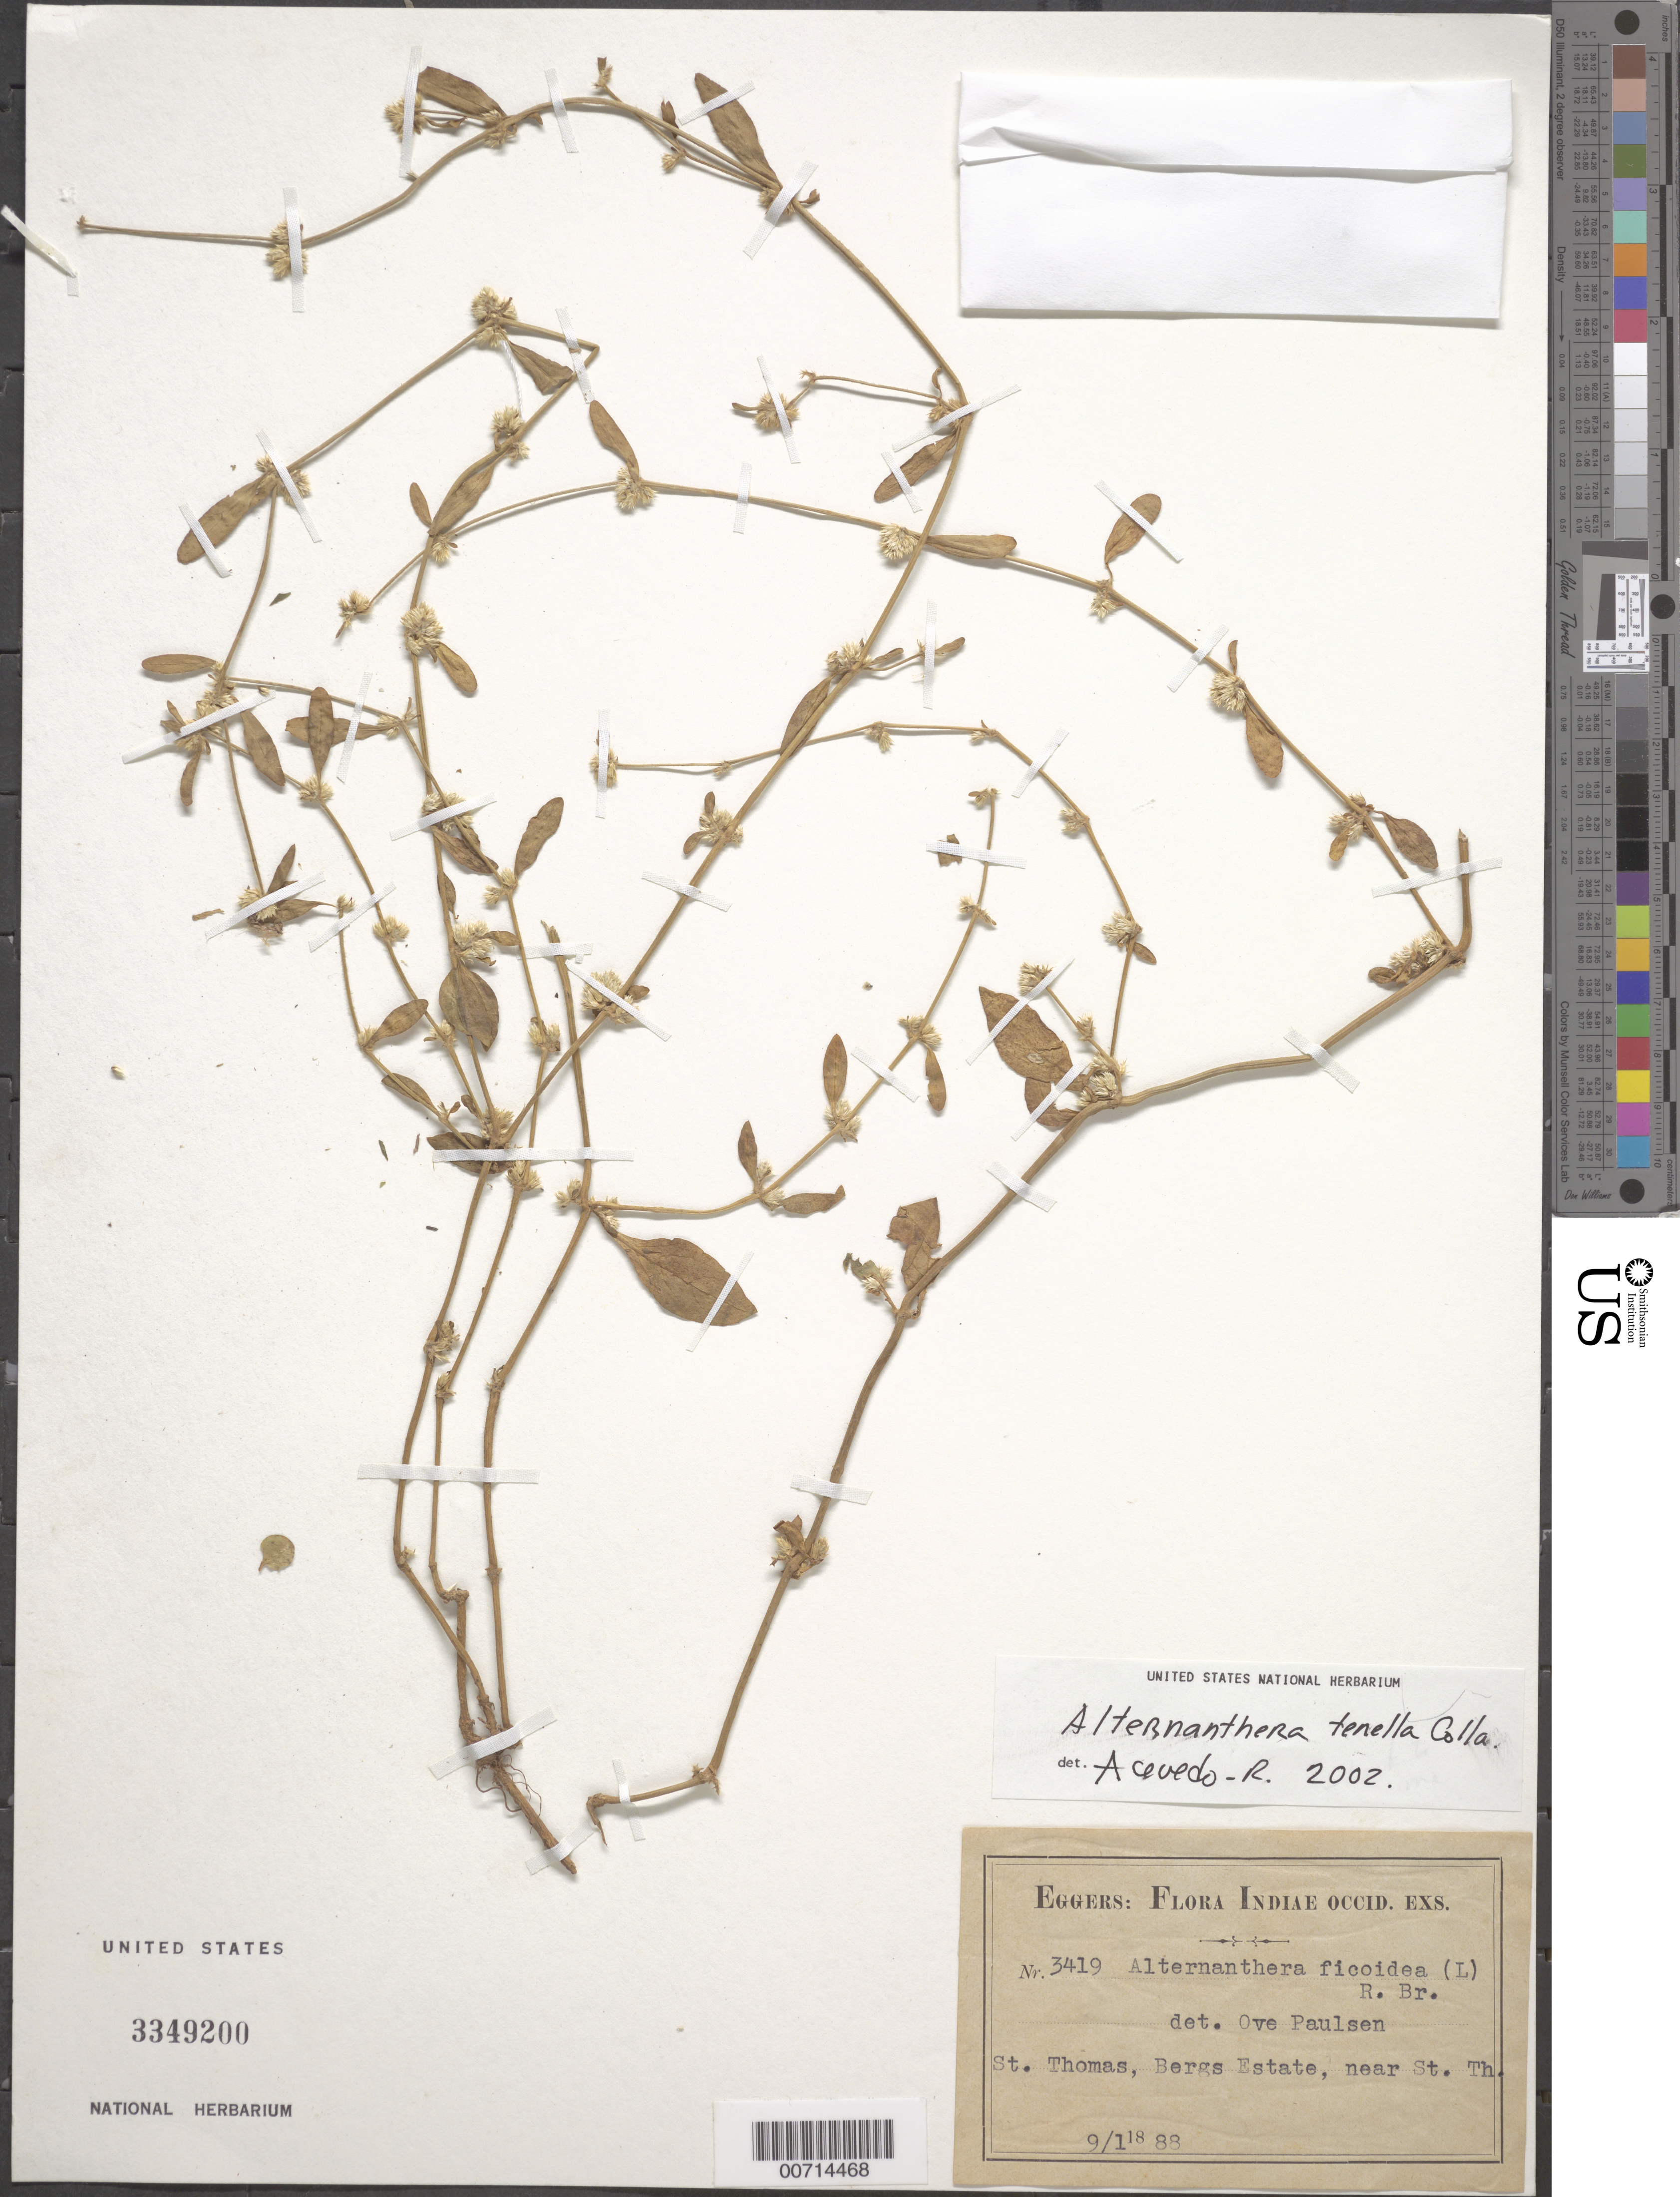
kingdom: Plantae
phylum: Tracheophyta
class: Magnoliopsida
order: Caryophyllales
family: Amaranthaceae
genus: Alternanthera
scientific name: Alternanthera tenella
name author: Colla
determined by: Acevedo-Rodríguez, P., (BOT), Smithsonian Institution - National Museum of Natural History (UNITED STATES)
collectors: H. F. A. von Eggers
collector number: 3419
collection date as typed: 01 Sep 1888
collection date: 1888-09-01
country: U.S. Virgin Islands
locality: Bergs Estate, near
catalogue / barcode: US 3349200